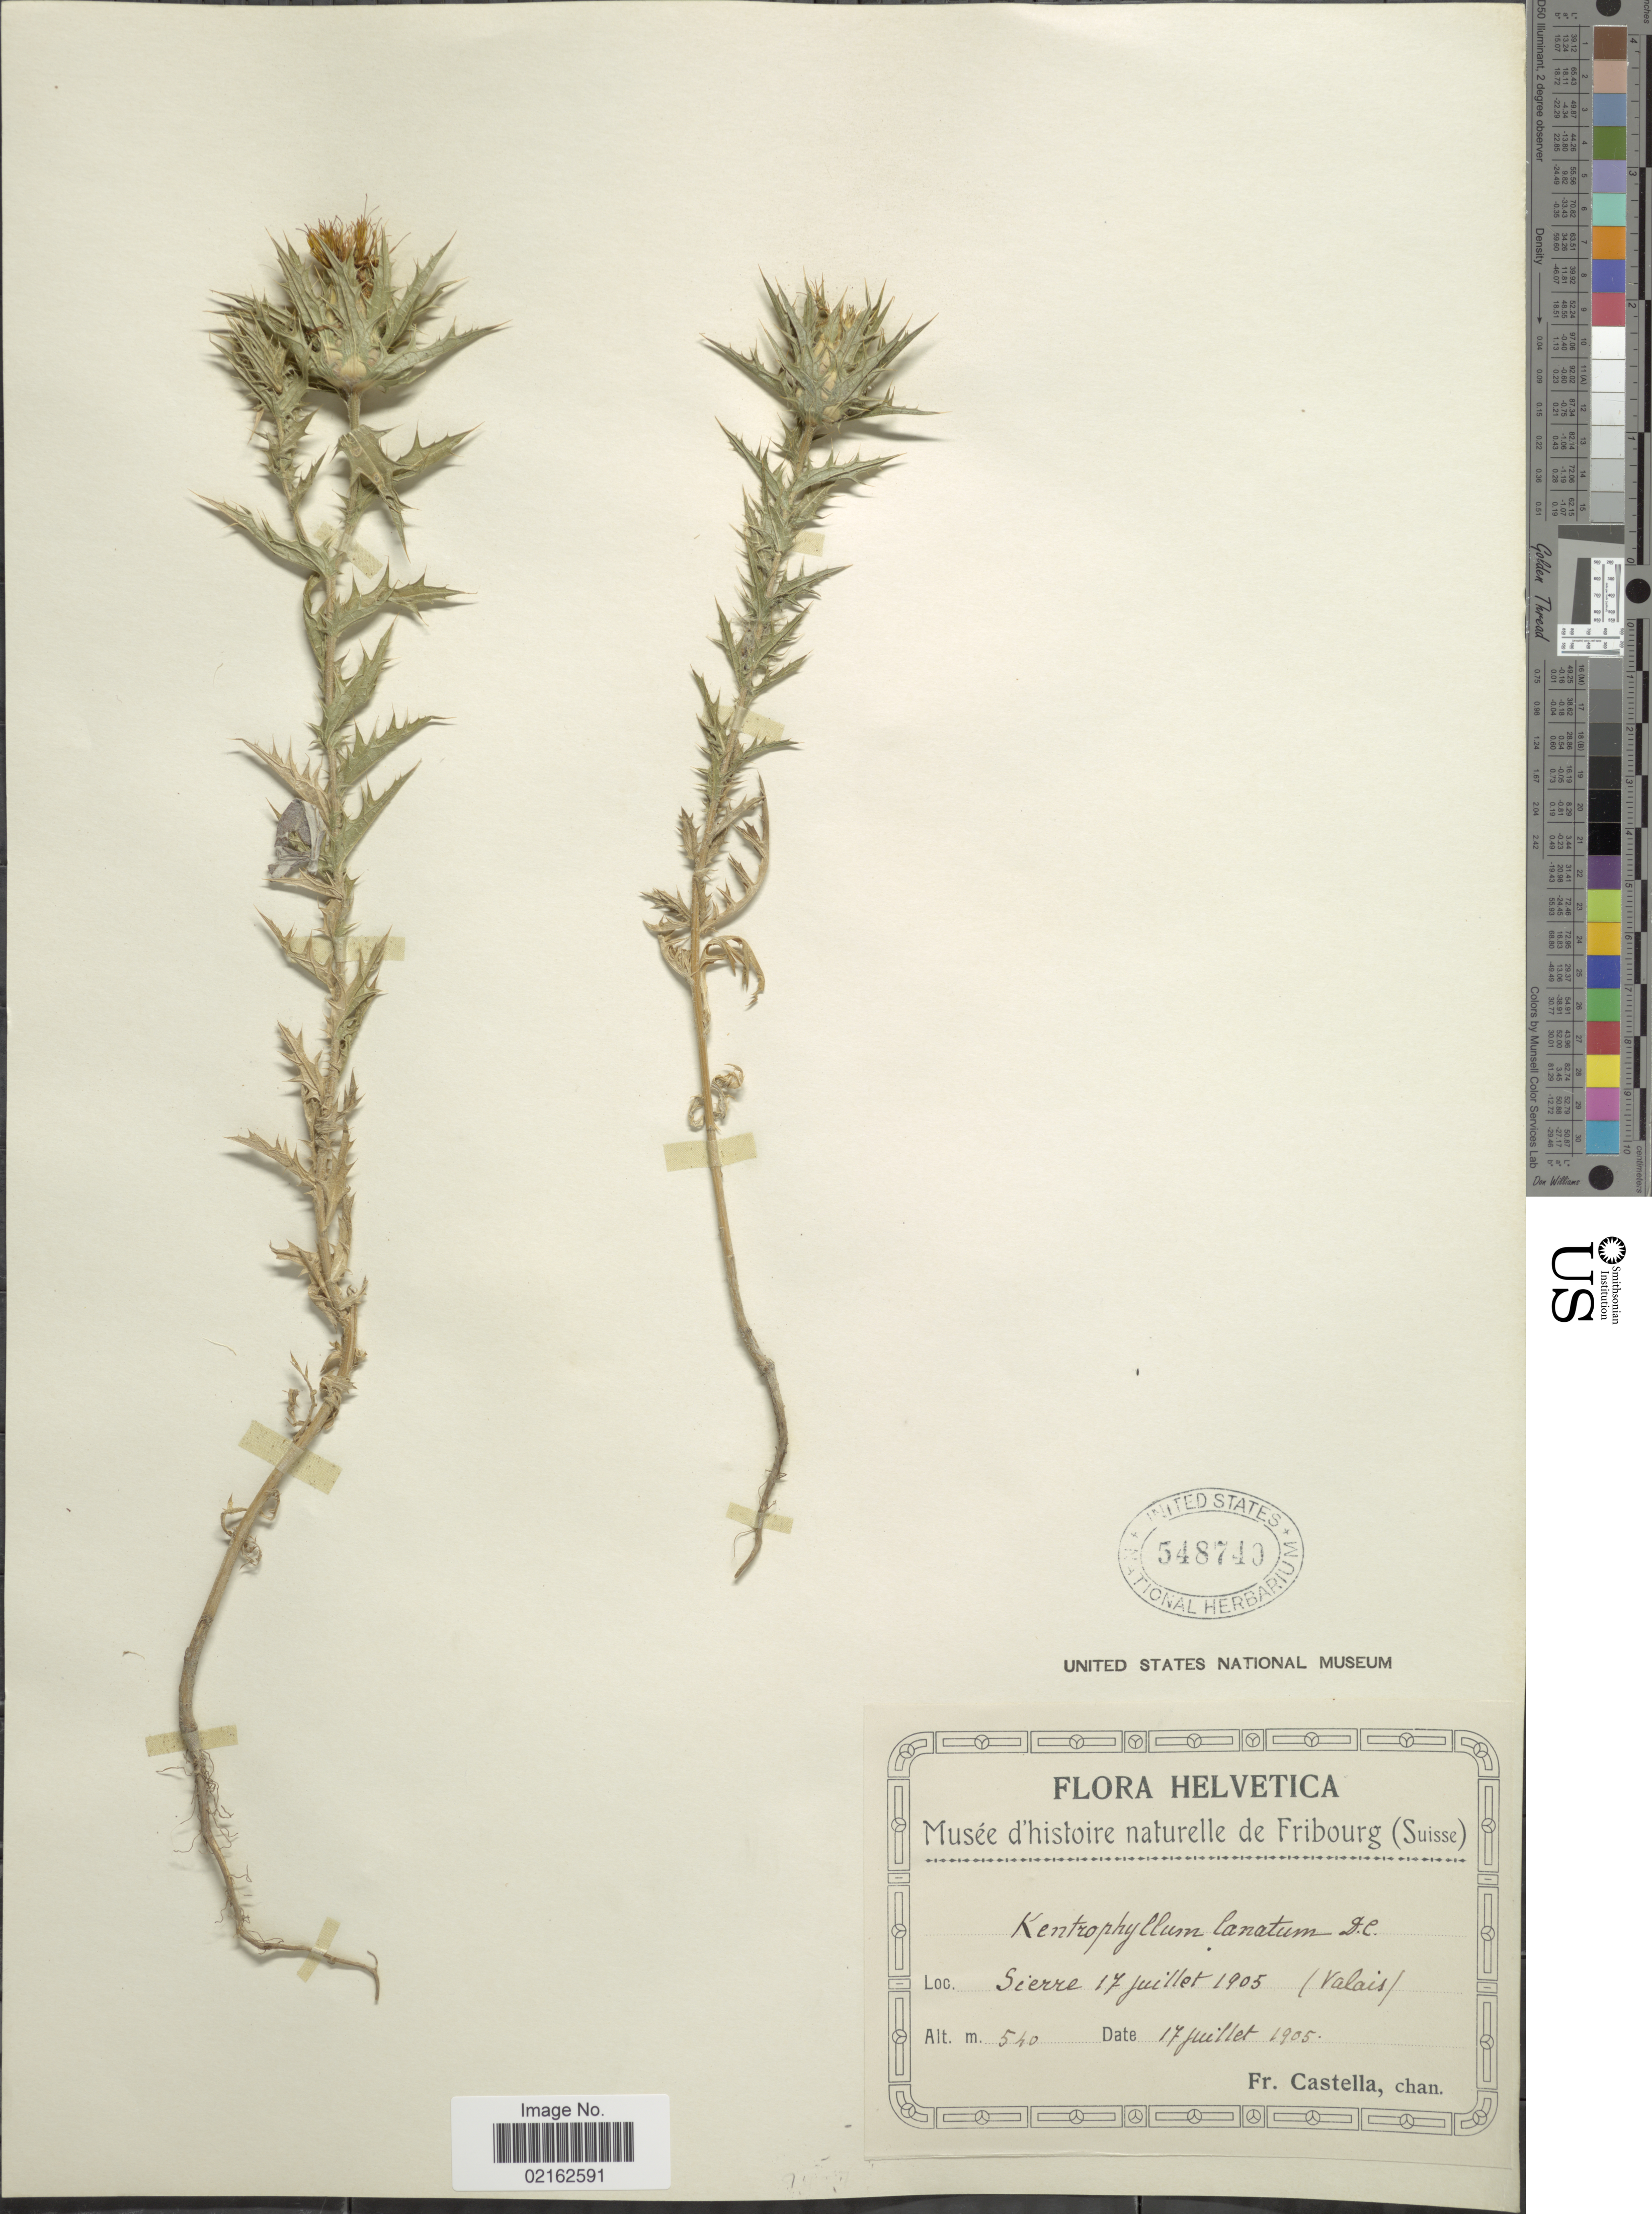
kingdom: Plantae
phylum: Tracheophyta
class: Magnoliopsida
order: Asterales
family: Asteraceae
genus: Carthamus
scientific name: Carthamus lanatus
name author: L.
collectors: Fr. Castella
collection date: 1905-07-17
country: Switzerland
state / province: Valais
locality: Helvetica, Sierre (Valais)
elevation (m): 540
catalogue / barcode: US 548740